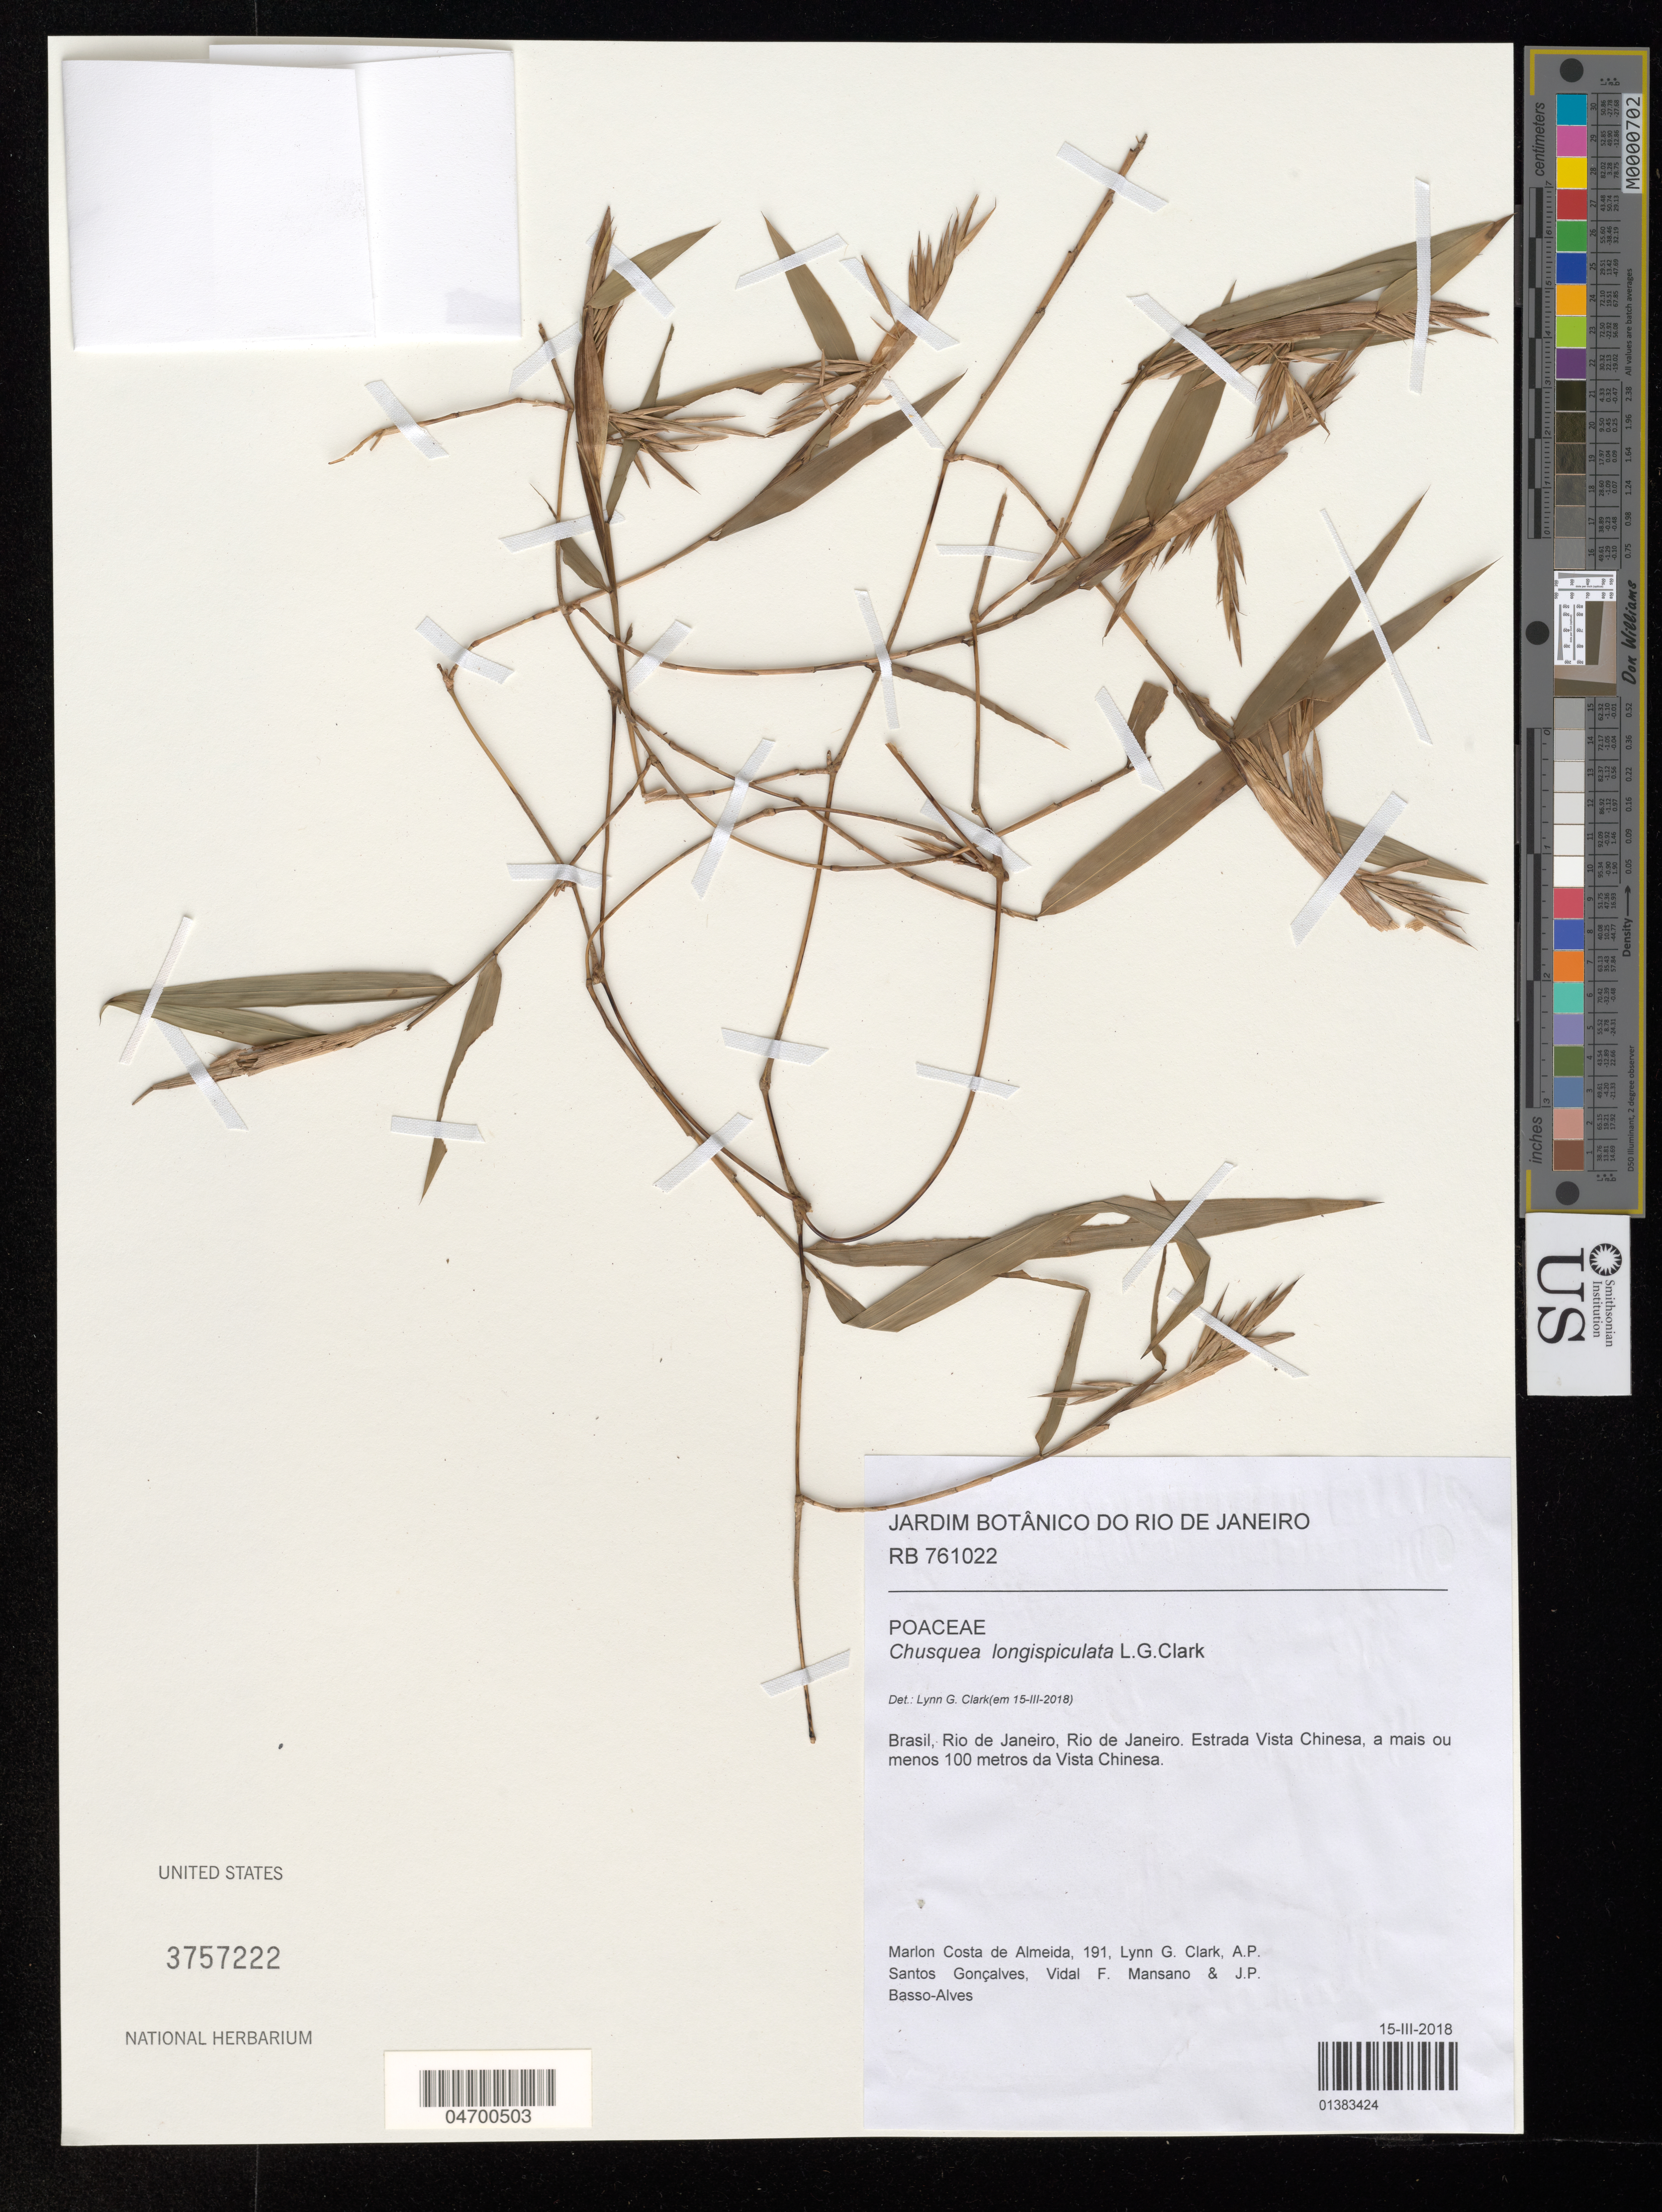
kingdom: Plantae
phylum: Tracheophyta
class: Liliopsida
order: Poales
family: Poaceae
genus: Chusquea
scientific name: Chusquea longispiculata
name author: L.G. Clark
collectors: H. Maraia, L. G. Clark, A. Santos-Gonçalves & V. Mansano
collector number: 191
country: Brazil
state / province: Rio de Janeiro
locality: Brasil. Estrada Vista Chinesa, a mais ou menos 100 metros da Vista Chinesa.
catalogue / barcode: US 3757222